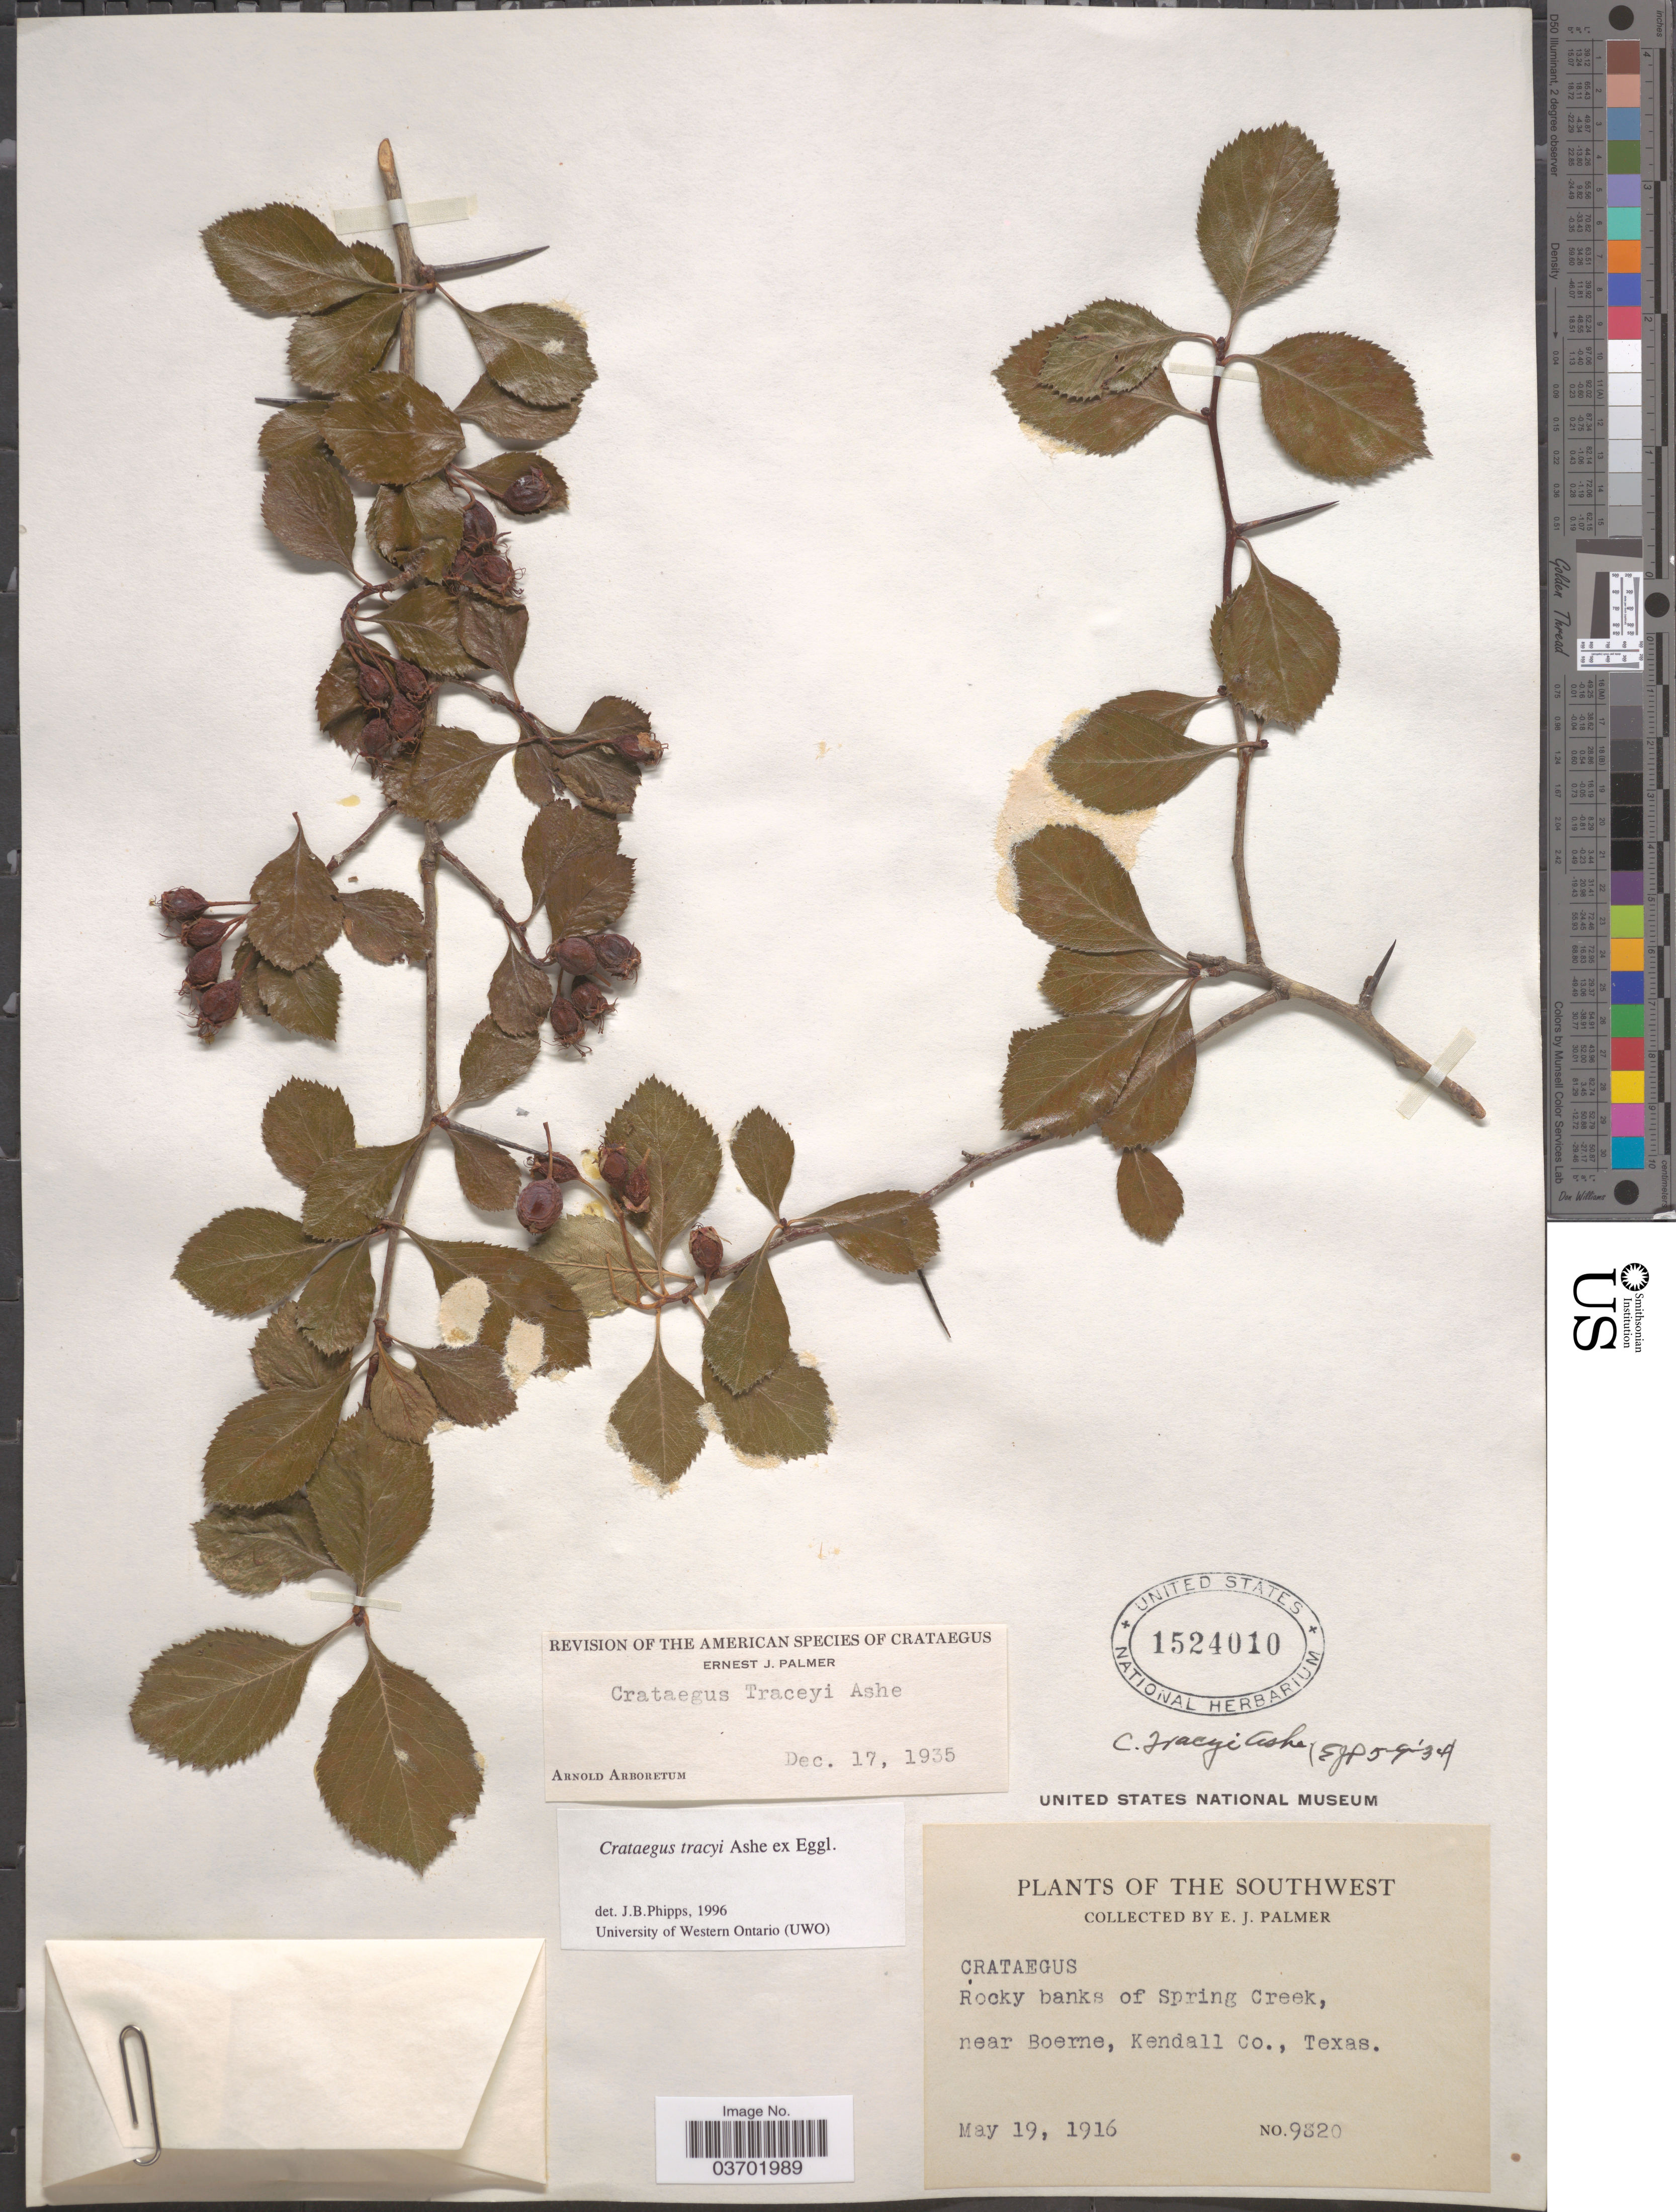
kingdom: Plantae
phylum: Tracheophyta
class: Magnoliopsida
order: Rosales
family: Rosaceae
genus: Crataegus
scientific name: Crataegus tracyi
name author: Ashe ex Eggl.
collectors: E. J. Palmer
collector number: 9820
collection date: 1916-05-19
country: United States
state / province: Texas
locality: Southwest. Rocky banks of Spring Creek, near Boerne, Kendall Co.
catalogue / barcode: US 1524010